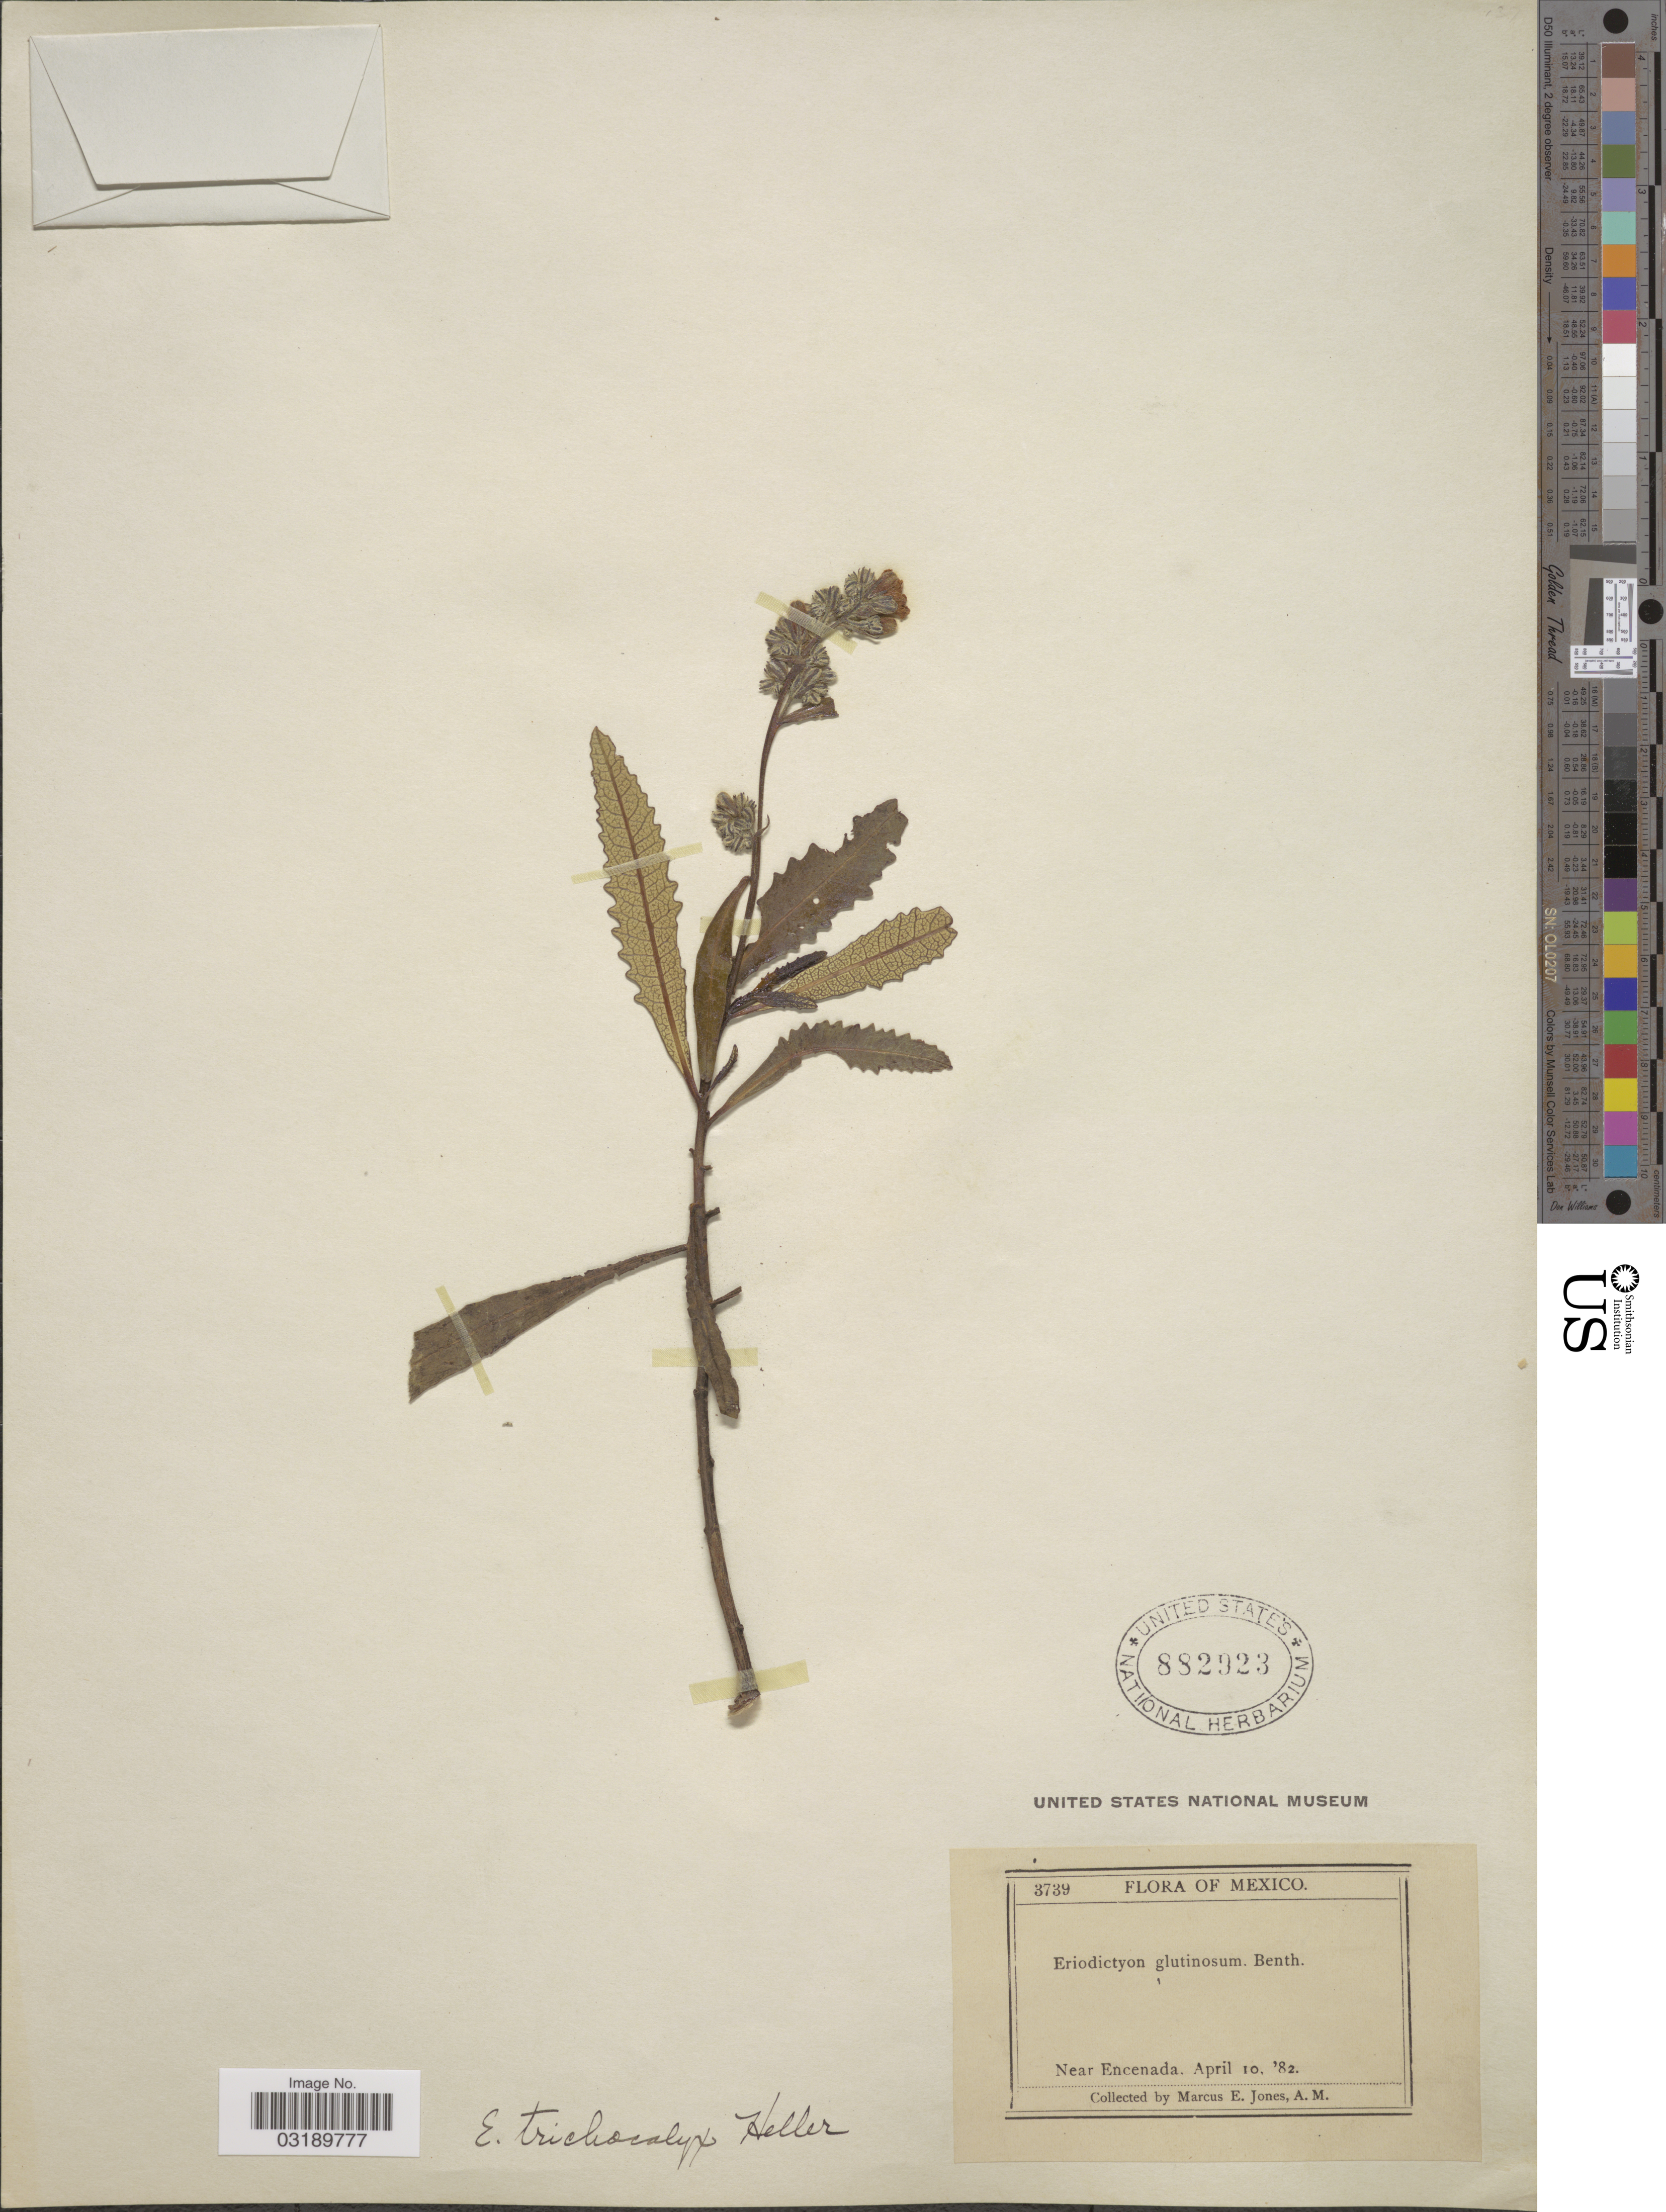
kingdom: Plantae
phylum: Tracheophyta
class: Magnoliopsida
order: Boraginales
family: Namaceae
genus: Eriodictyon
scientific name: Eriodictyon trichocalyx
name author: A. Heller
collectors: M. E. Jones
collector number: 3739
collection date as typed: Transcribed d/m/y: 10/4/82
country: Mexico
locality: Near Encenada.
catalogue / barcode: US 882923